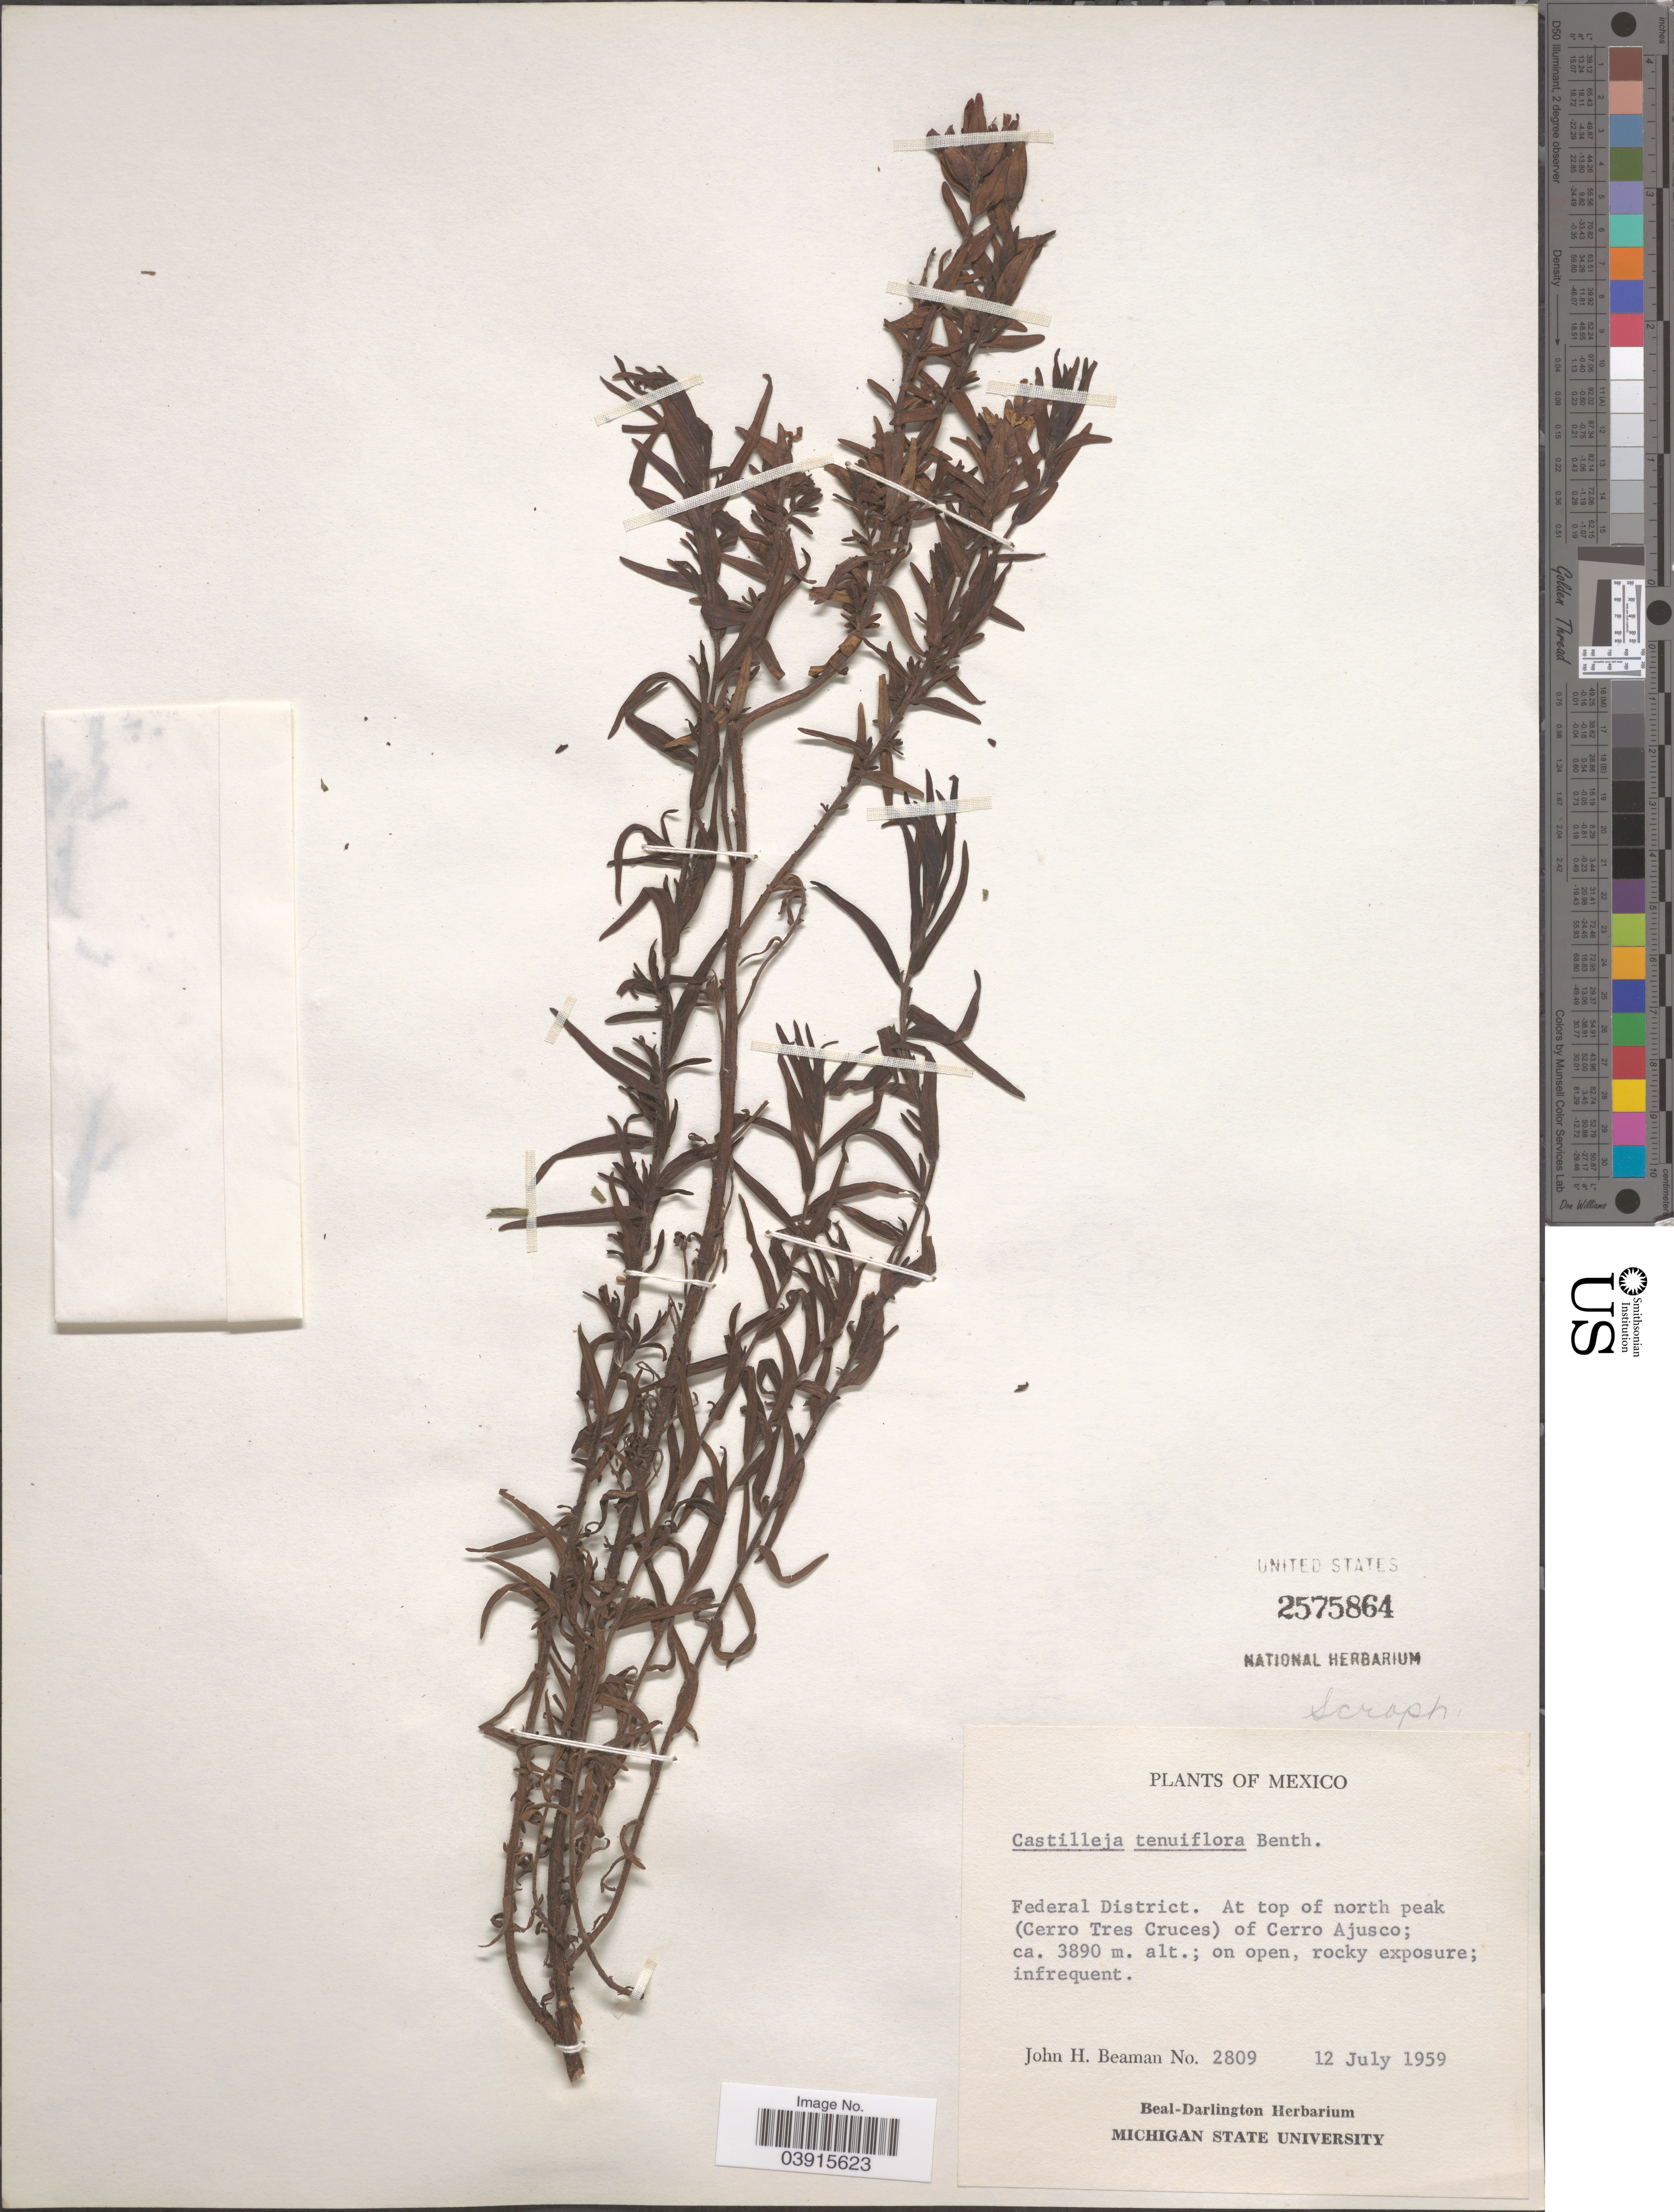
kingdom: Plantae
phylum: Tracheophyta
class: Magnoliopsida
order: Lamiales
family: Orobanchaceae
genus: Castilleja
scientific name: Castilleja tenuiflora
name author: Benth.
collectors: J. H. Beaman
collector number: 2809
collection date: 1959-07-12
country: Mexico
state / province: Distrito Federal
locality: Federal District. At top of north peak (Cerro Tres Cruces) of Cerro Ajusco.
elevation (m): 3890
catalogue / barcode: US 2575864